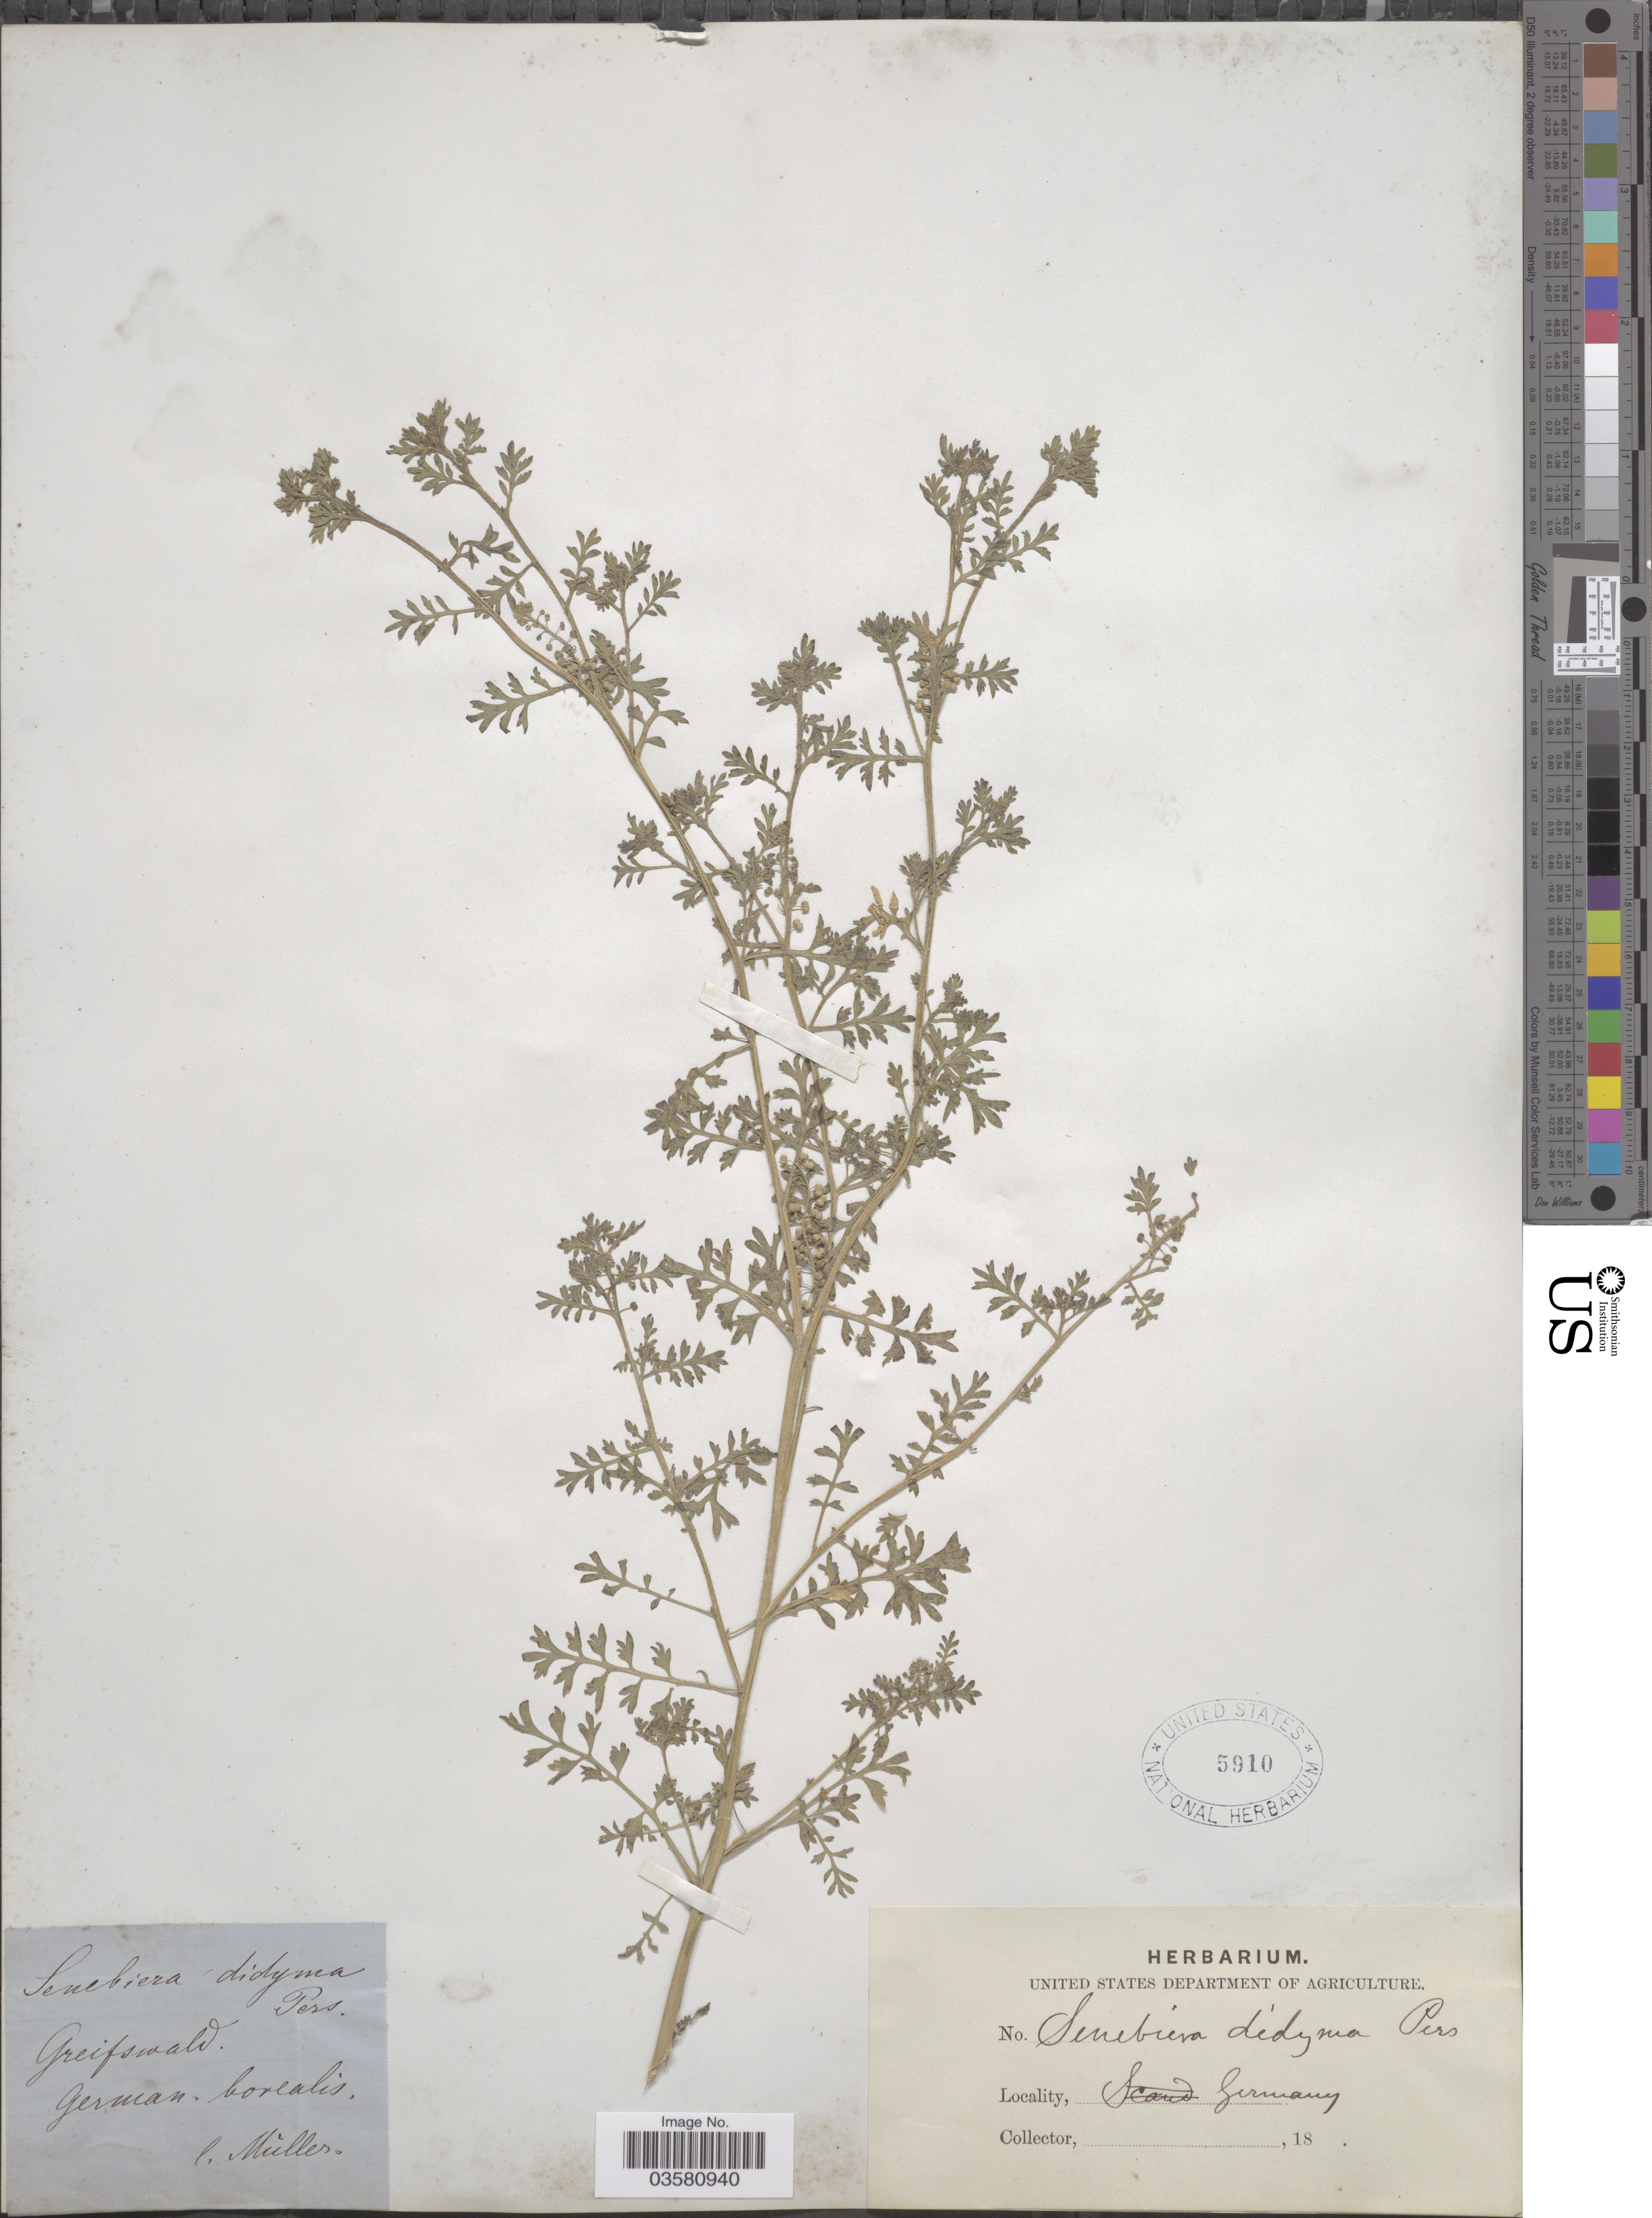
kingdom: Plantae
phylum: Tracheophyta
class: Magnoliopsida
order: Brassicales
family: Brassicaceae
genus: Lepidium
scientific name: Lepidium didymum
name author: L.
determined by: Strong, M. T., (US), Smithsonian Institution - National Museum of Natural History (UNITED STATES)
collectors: -- Müller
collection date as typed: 18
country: Germany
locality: Greifswald. German. borealis.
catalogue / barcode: US 5910